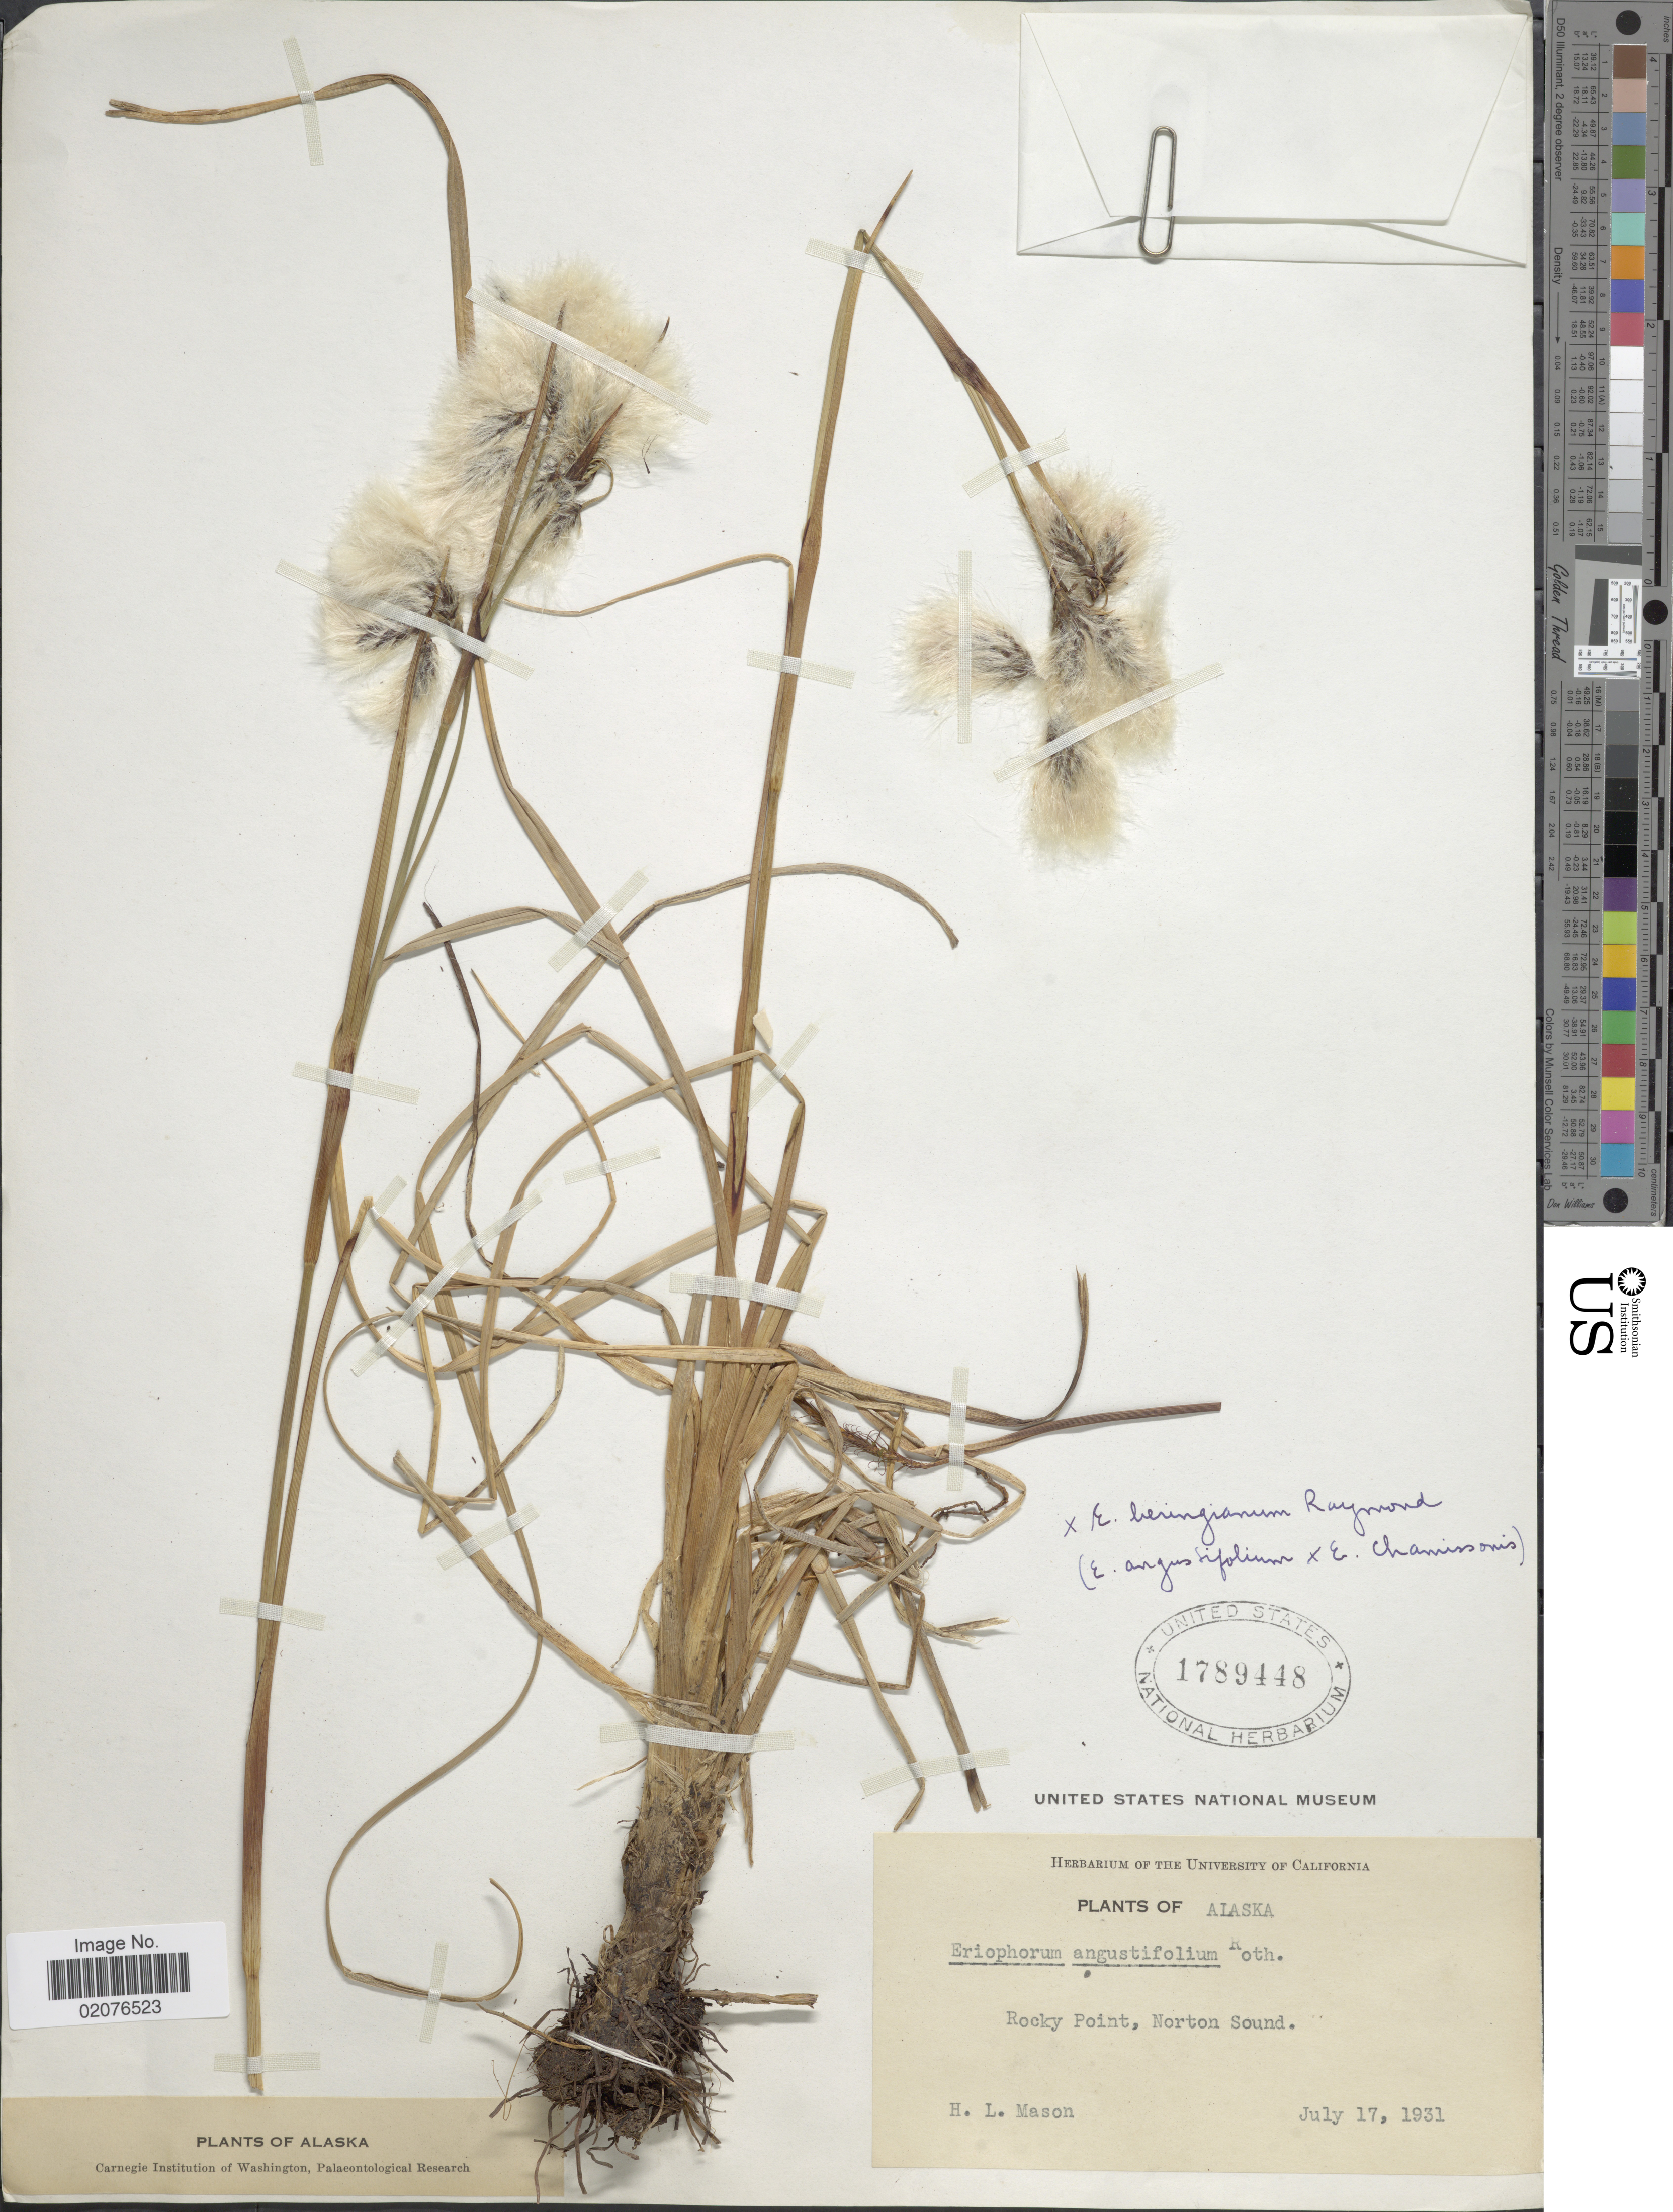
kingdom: Plantae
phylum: Tracheophyta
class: Liliopsida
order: Poales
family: Cyperaceae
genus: Eriophorum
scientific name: Eriophorum angustifolium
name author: Honck.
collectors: H. L. Mason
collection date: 1931-07-17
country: United States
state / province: Alaska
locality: Rocky Point, Norton Sound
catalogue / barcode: US 1789448